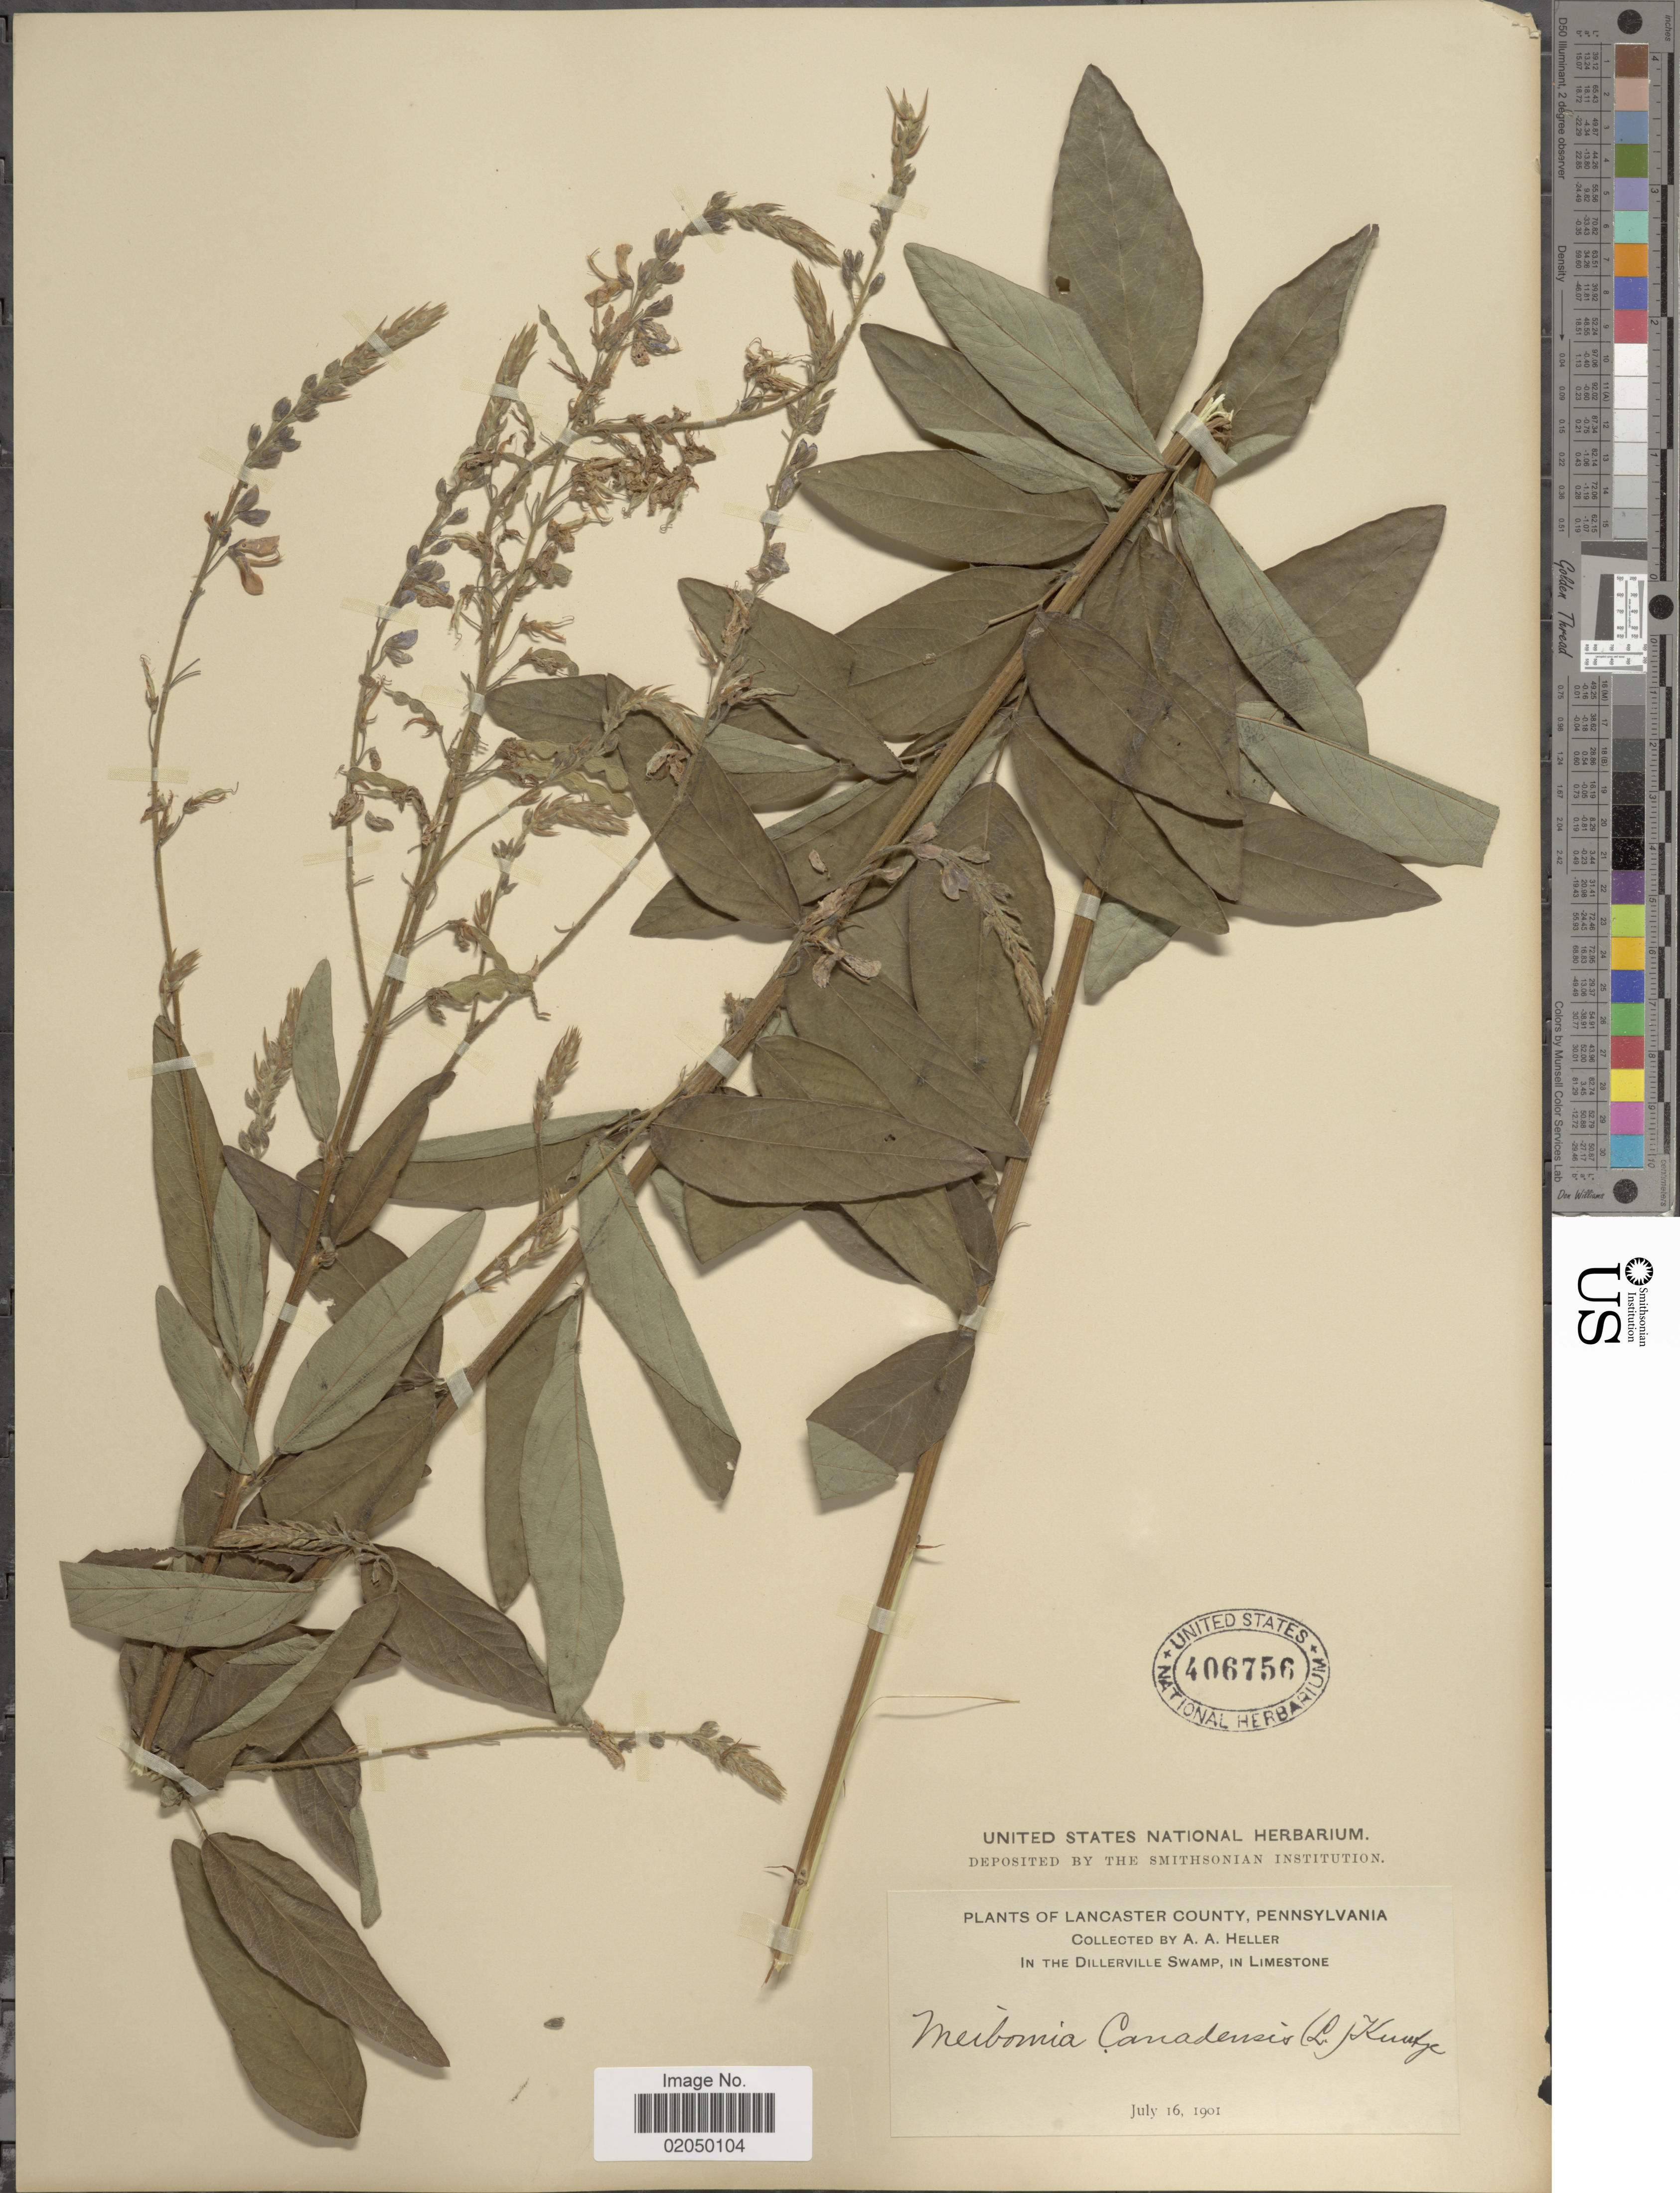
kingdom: Plantae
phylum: Tracheophyta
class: Magnoliopsida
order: Fabales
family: Fabaceae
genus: Desmodium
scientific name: Desmodium canadense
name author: (L.) DC.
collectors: A. A. Heller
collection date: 1901-07-16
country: United States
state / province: Pennsylvania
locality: Lancaster County. In the Dillerville Swamp, in limestone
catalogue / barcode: US 406756